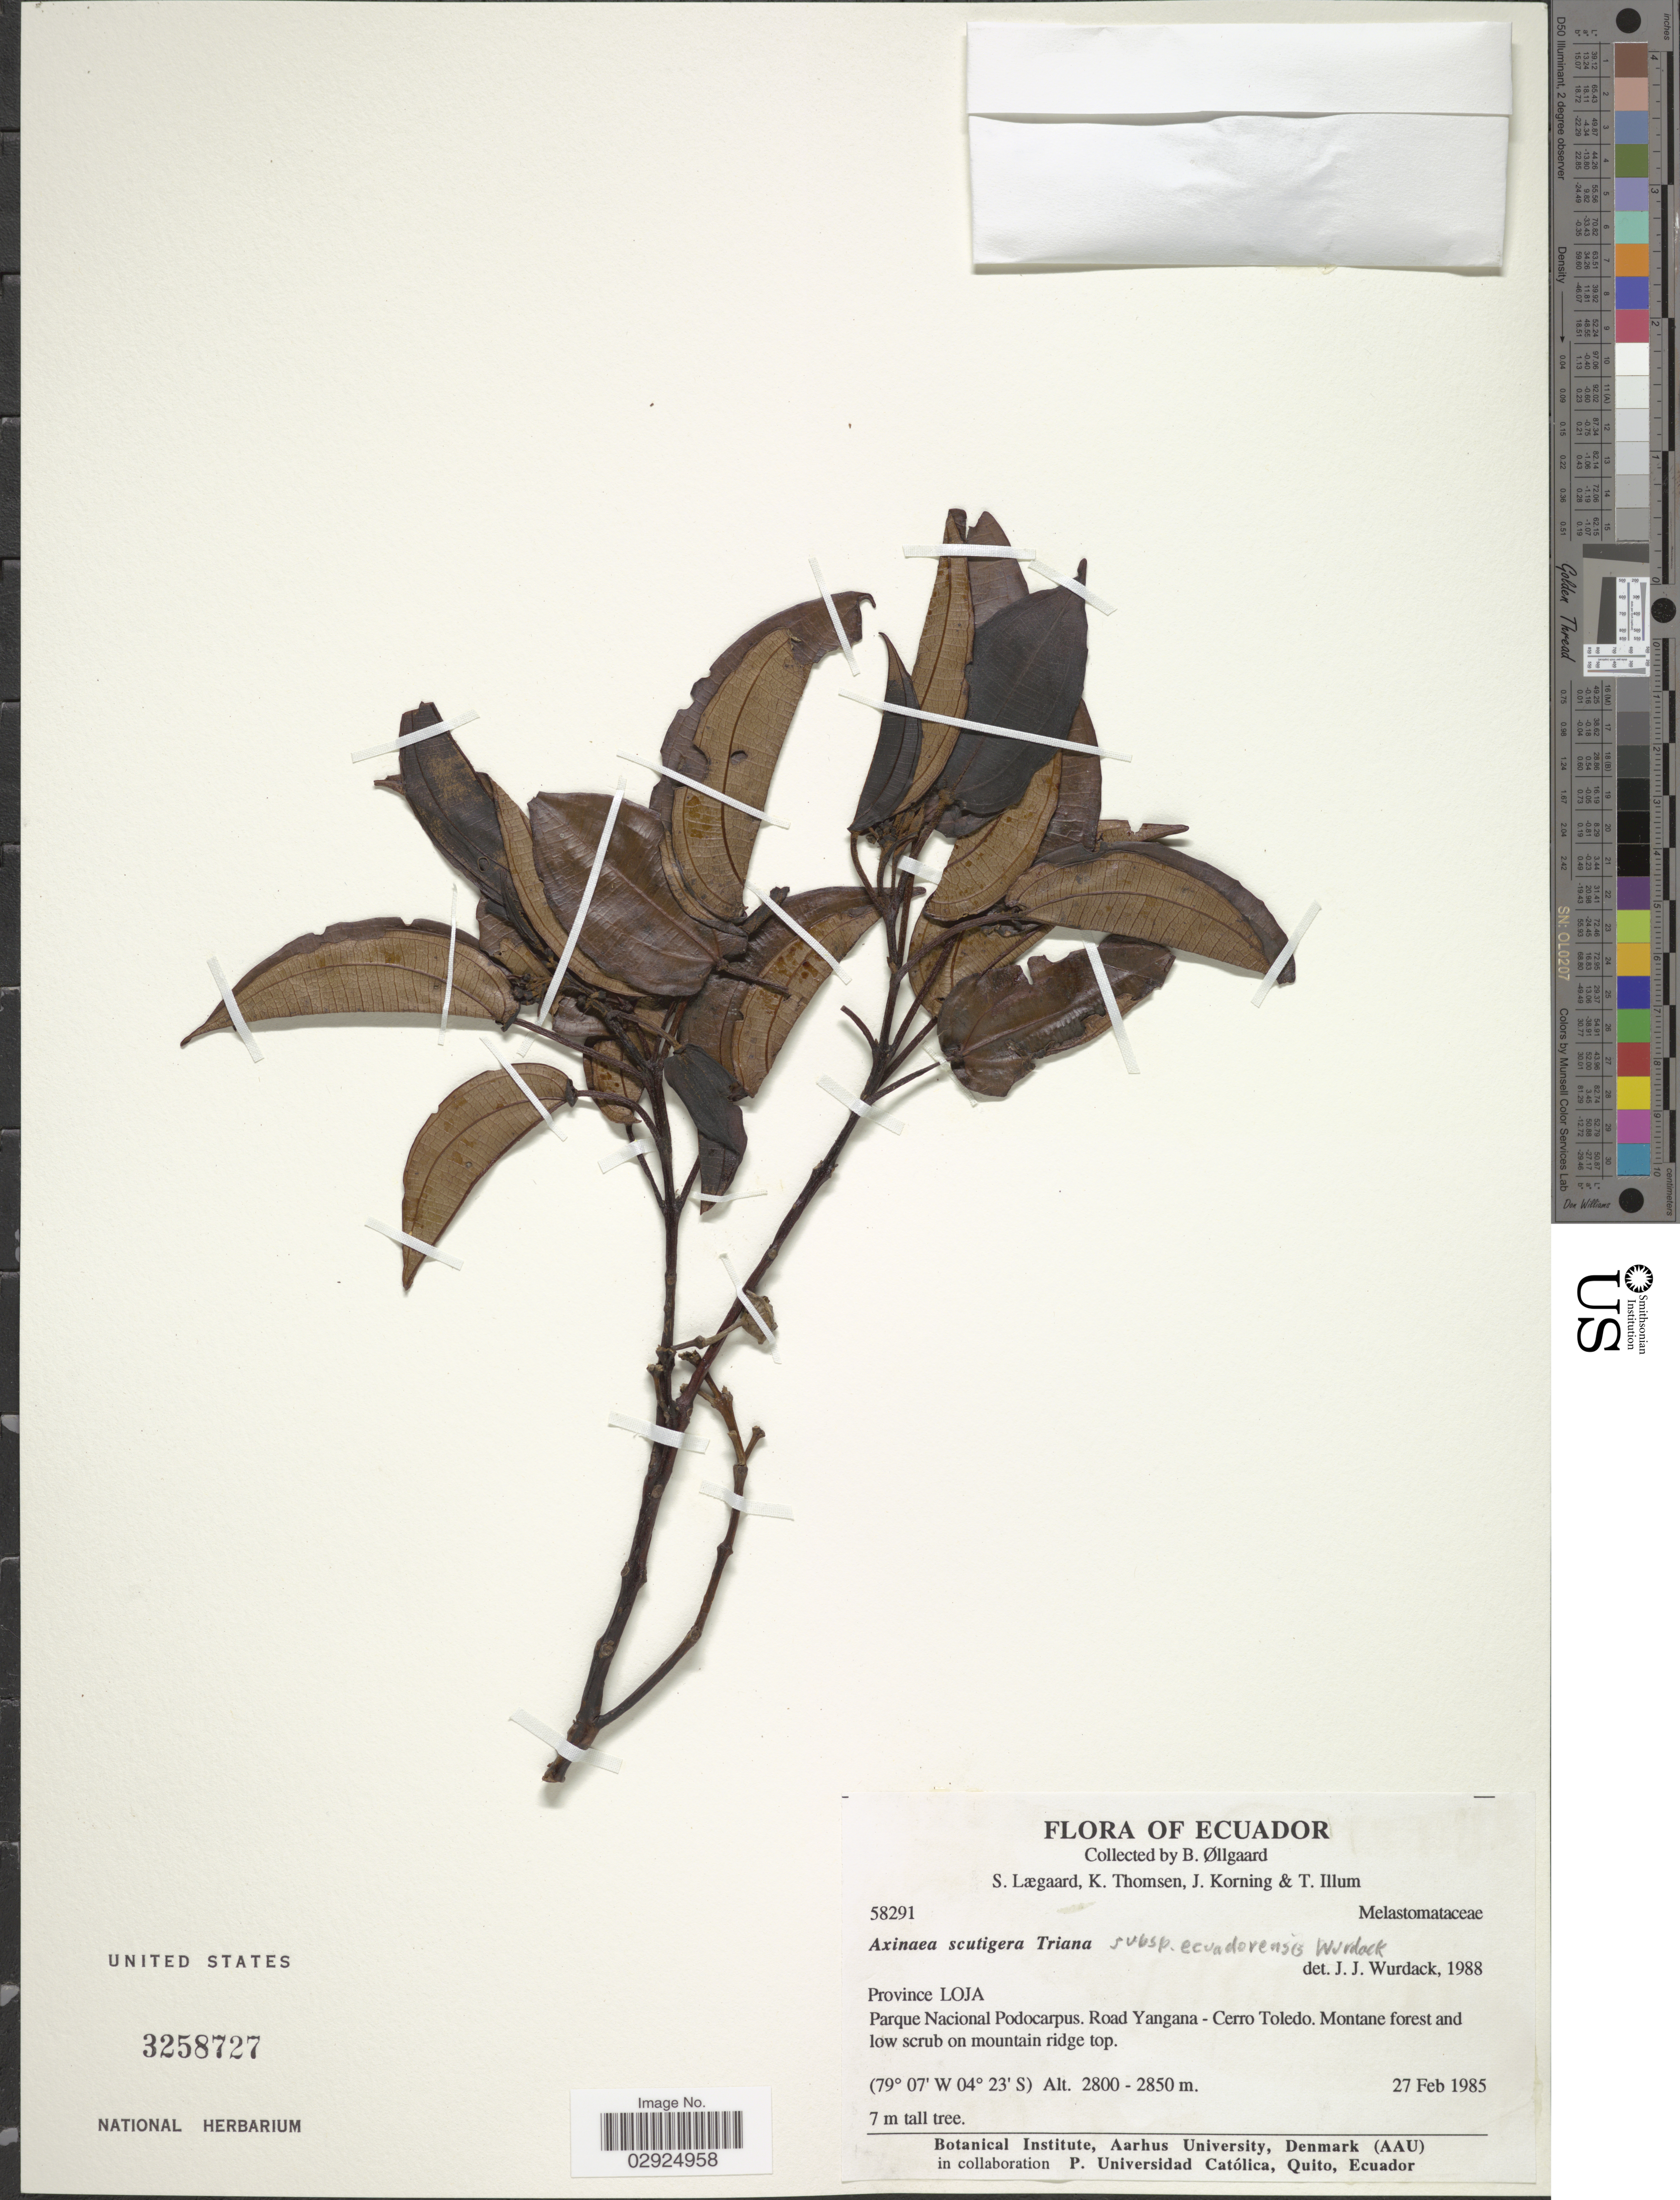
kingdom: Plantae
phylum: Tracheophyta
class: Magnoliopsida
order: Myrtales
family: Melastomataceae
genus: Axinaea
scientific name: Axinaea scutigera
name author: Triana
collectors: B. Øllgaard, S. Lægaard, K. Thomsen, J. Korning & T. Illum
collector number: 58291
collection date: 1985-02-27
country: Ecuador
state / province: Loja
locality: Province Loja, Parque Nacional Podocarpus, Road Yangana - Cerro Toledo.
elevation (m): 2800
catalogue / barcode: US 3258727